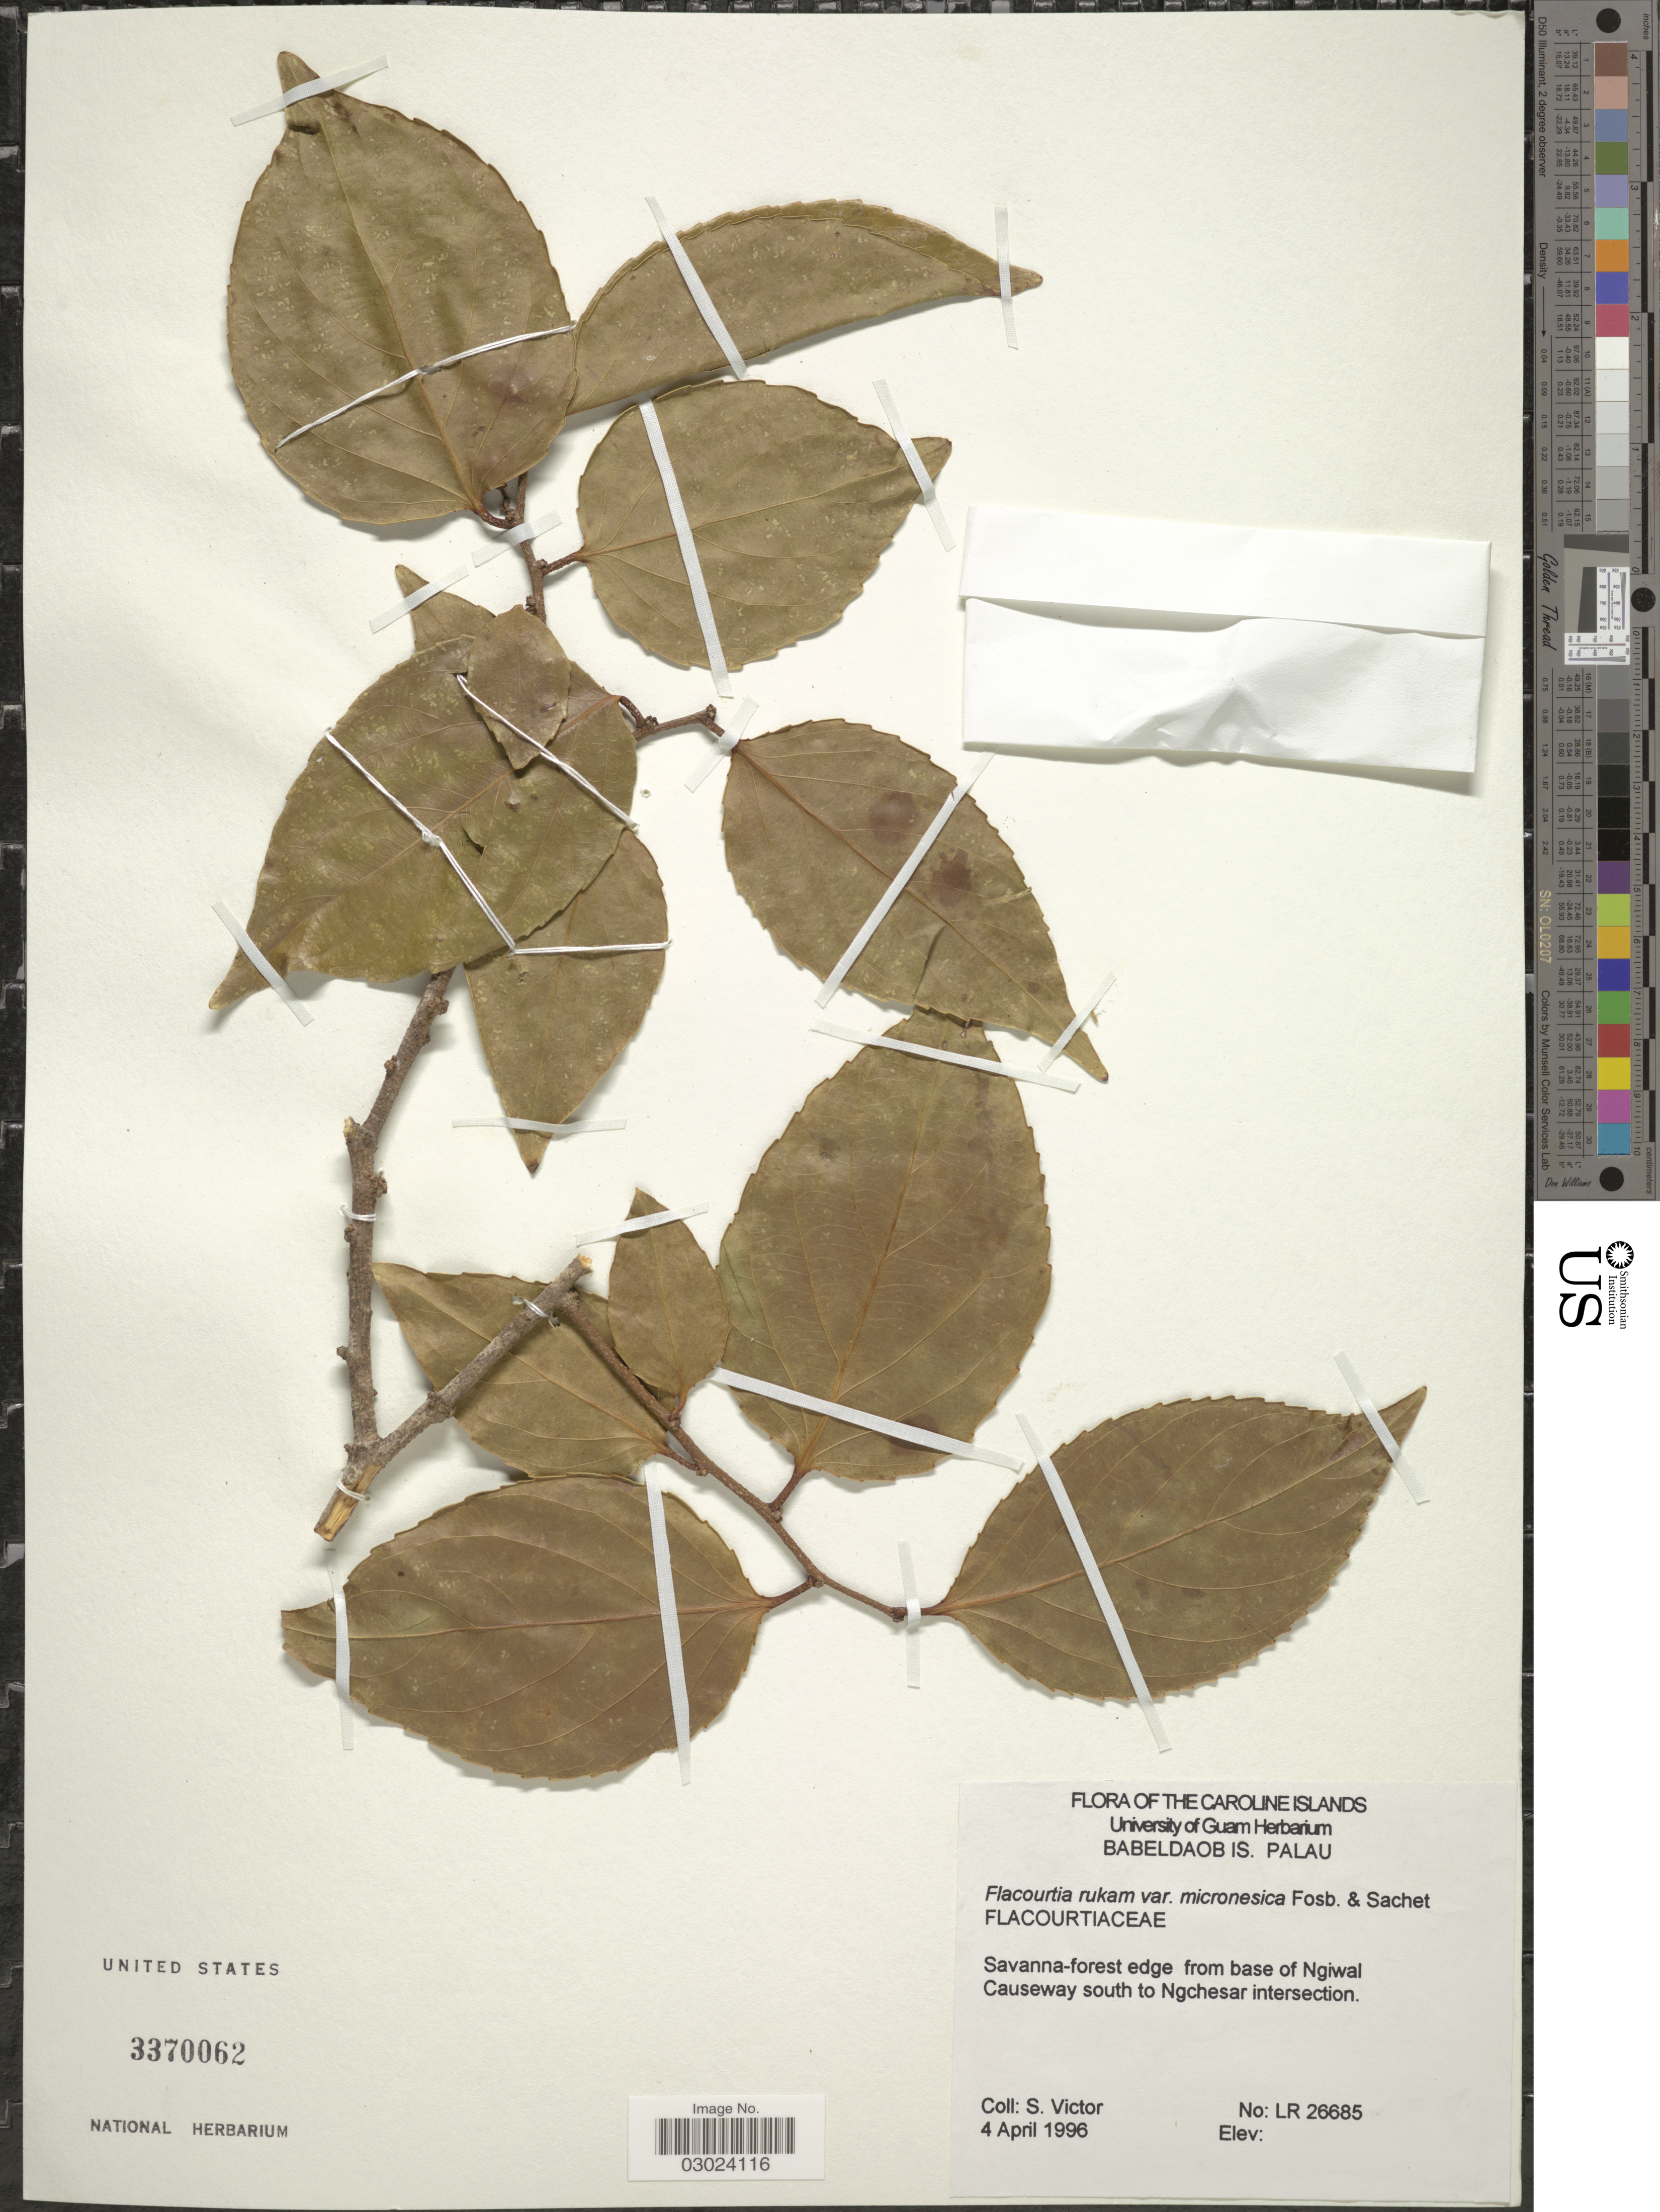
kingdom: Plantae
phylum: Tracheophyta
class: Magnoliopsida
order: Malpighiales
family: Salicaceae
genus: Flacourtia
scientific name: Flacourtia rukam var. micronesica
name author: Fosberg & Sachet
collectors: S. Victor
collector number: LR26685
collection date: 1996-04-04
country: Palau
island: Babeldaob [Babelthuap]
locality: The Caroline Islands. Babeldaob Is. Palau. Savanna-forest edge from base of Ngiwal Causeway south to Ngchesar intersection.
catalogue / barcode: US 3370062